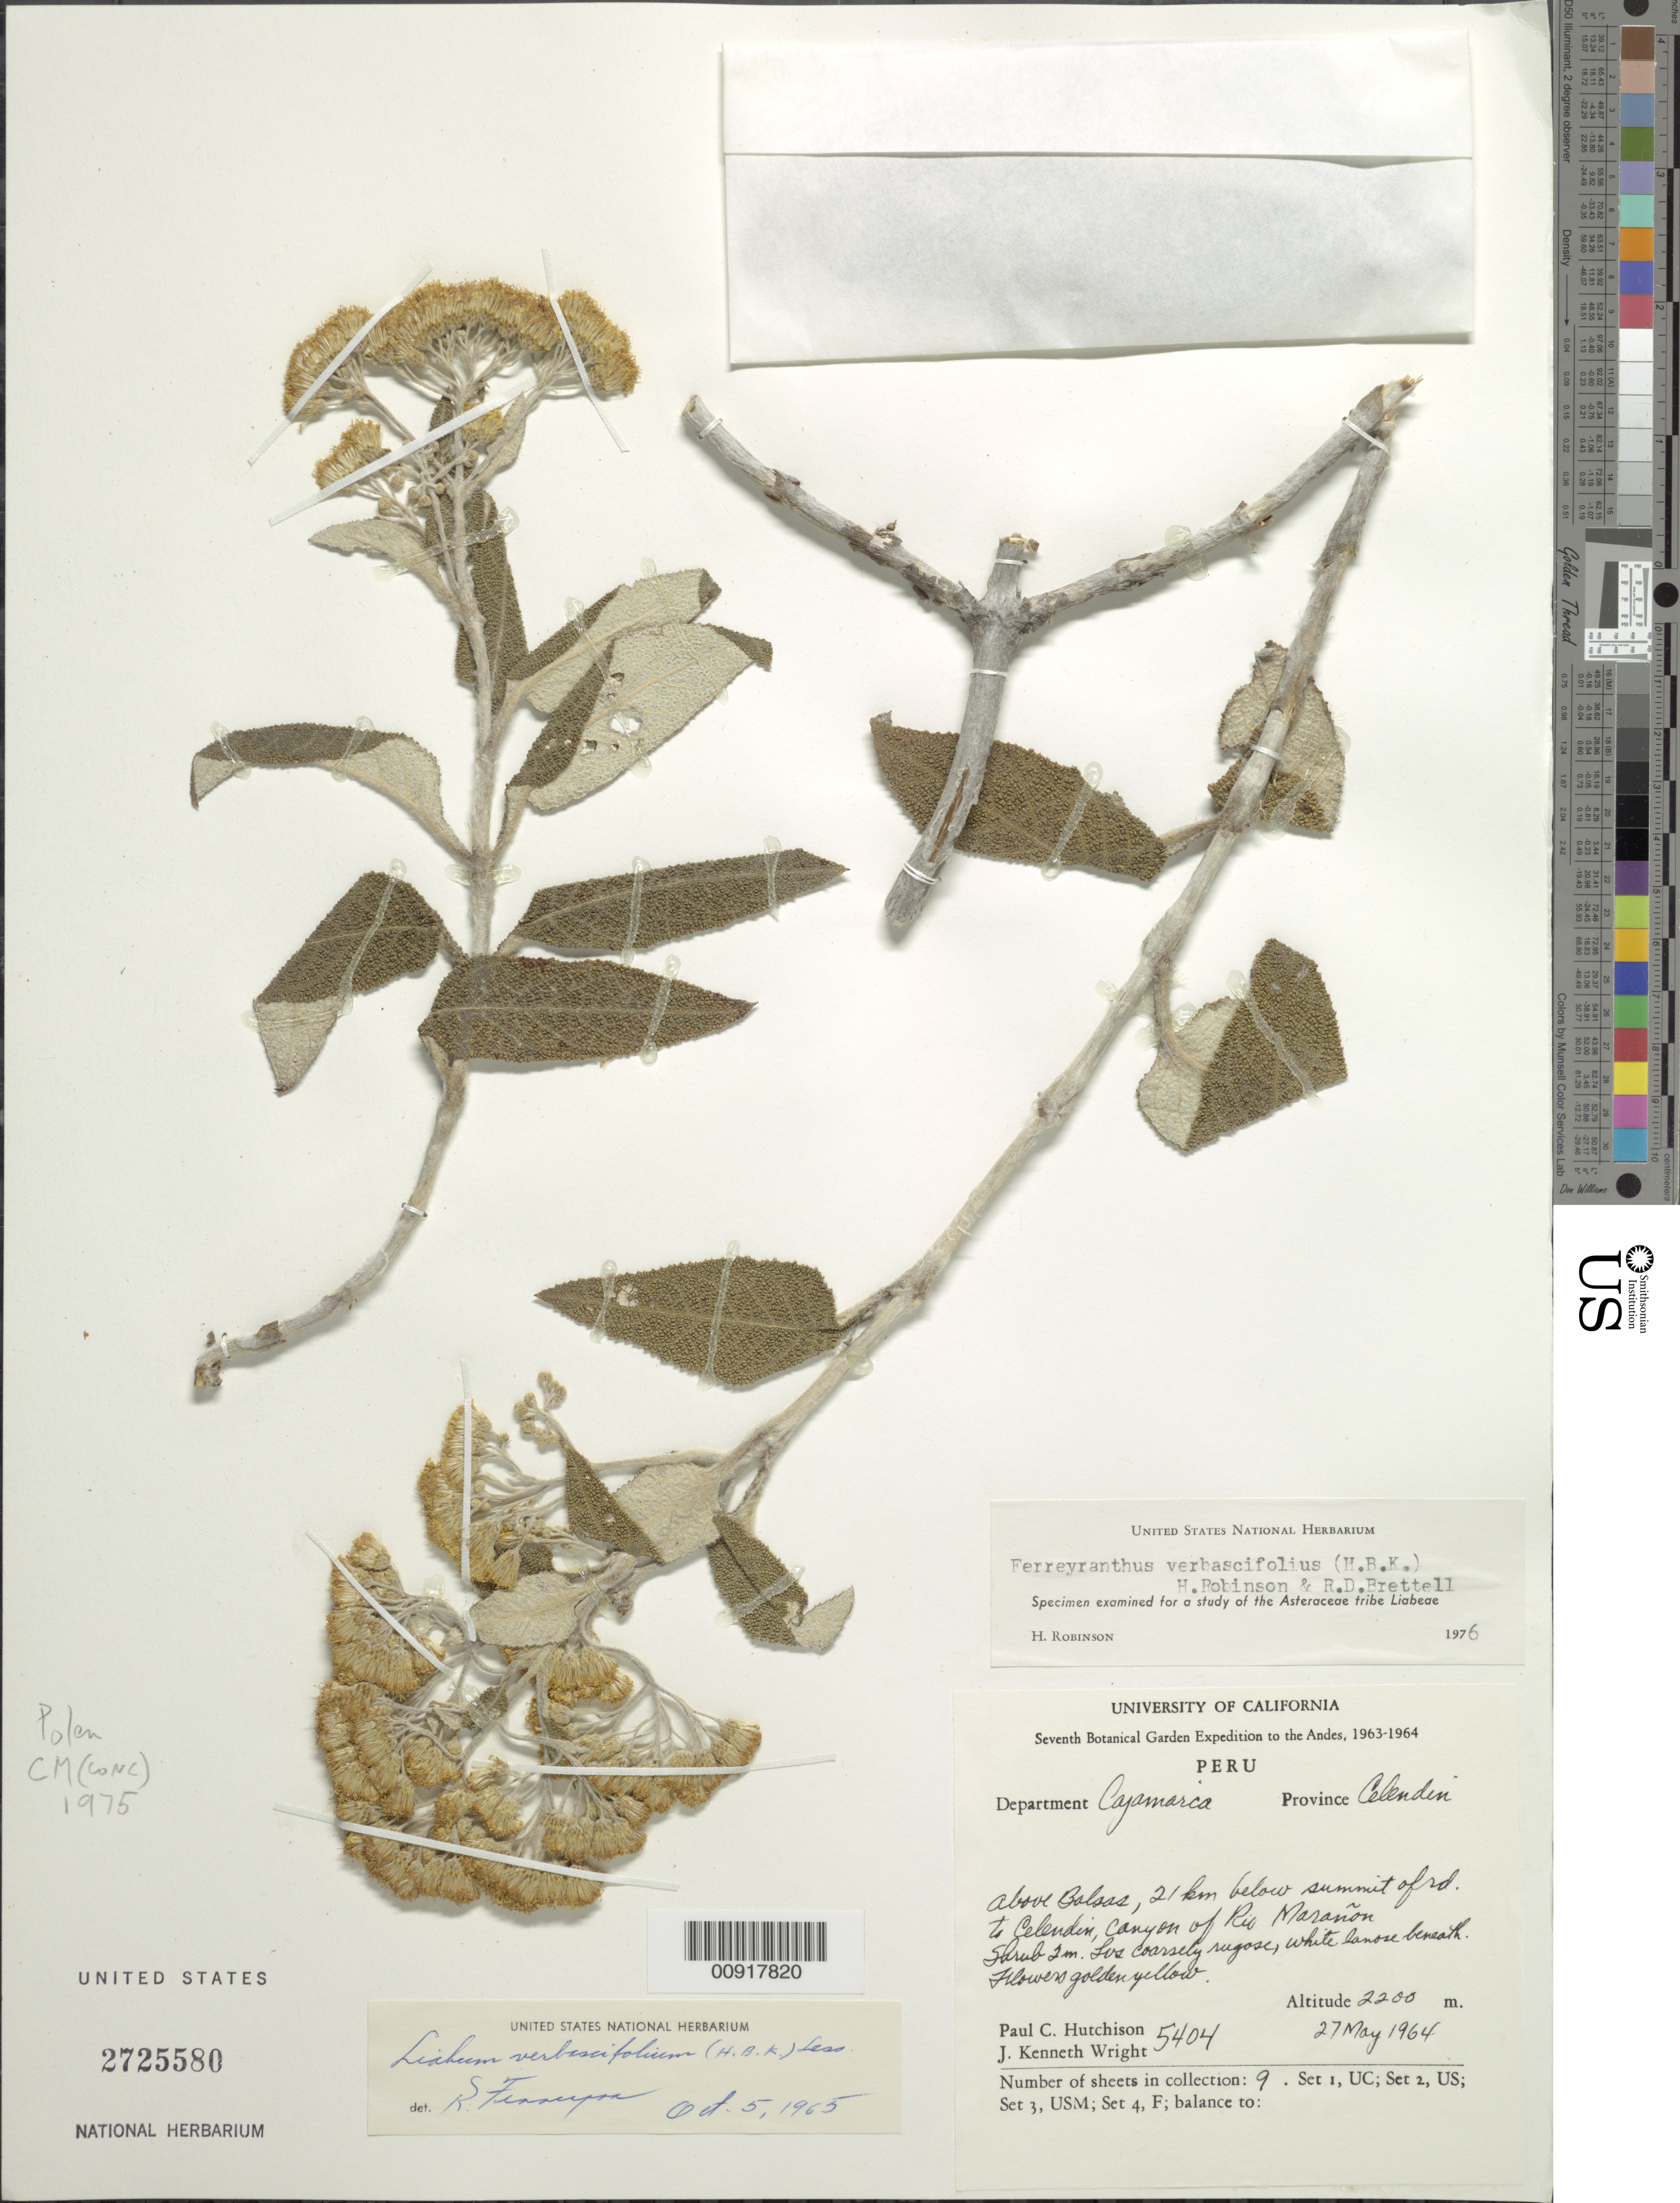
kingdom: Plantae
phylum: Tracheophyta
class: Magnoliopsida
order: Asterales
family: Asteraceae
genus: Ferreyranthus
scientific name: Ferreyranthus verbascifolius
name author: (Kunth) H. Rob. & Brettell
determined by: Dillon, M. O.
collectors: P. C. Hutchison & J. K. Wright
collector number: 5404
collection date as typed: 27 May 1964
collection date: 1964-05-27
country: Peru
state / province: Cajamarca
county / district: Celendín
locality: Rio Marañon canyon, above Balsas, 21 km below summit of road to Celendin, km 143 E of Cajamarca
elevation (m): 2200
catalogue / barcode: US 2725580